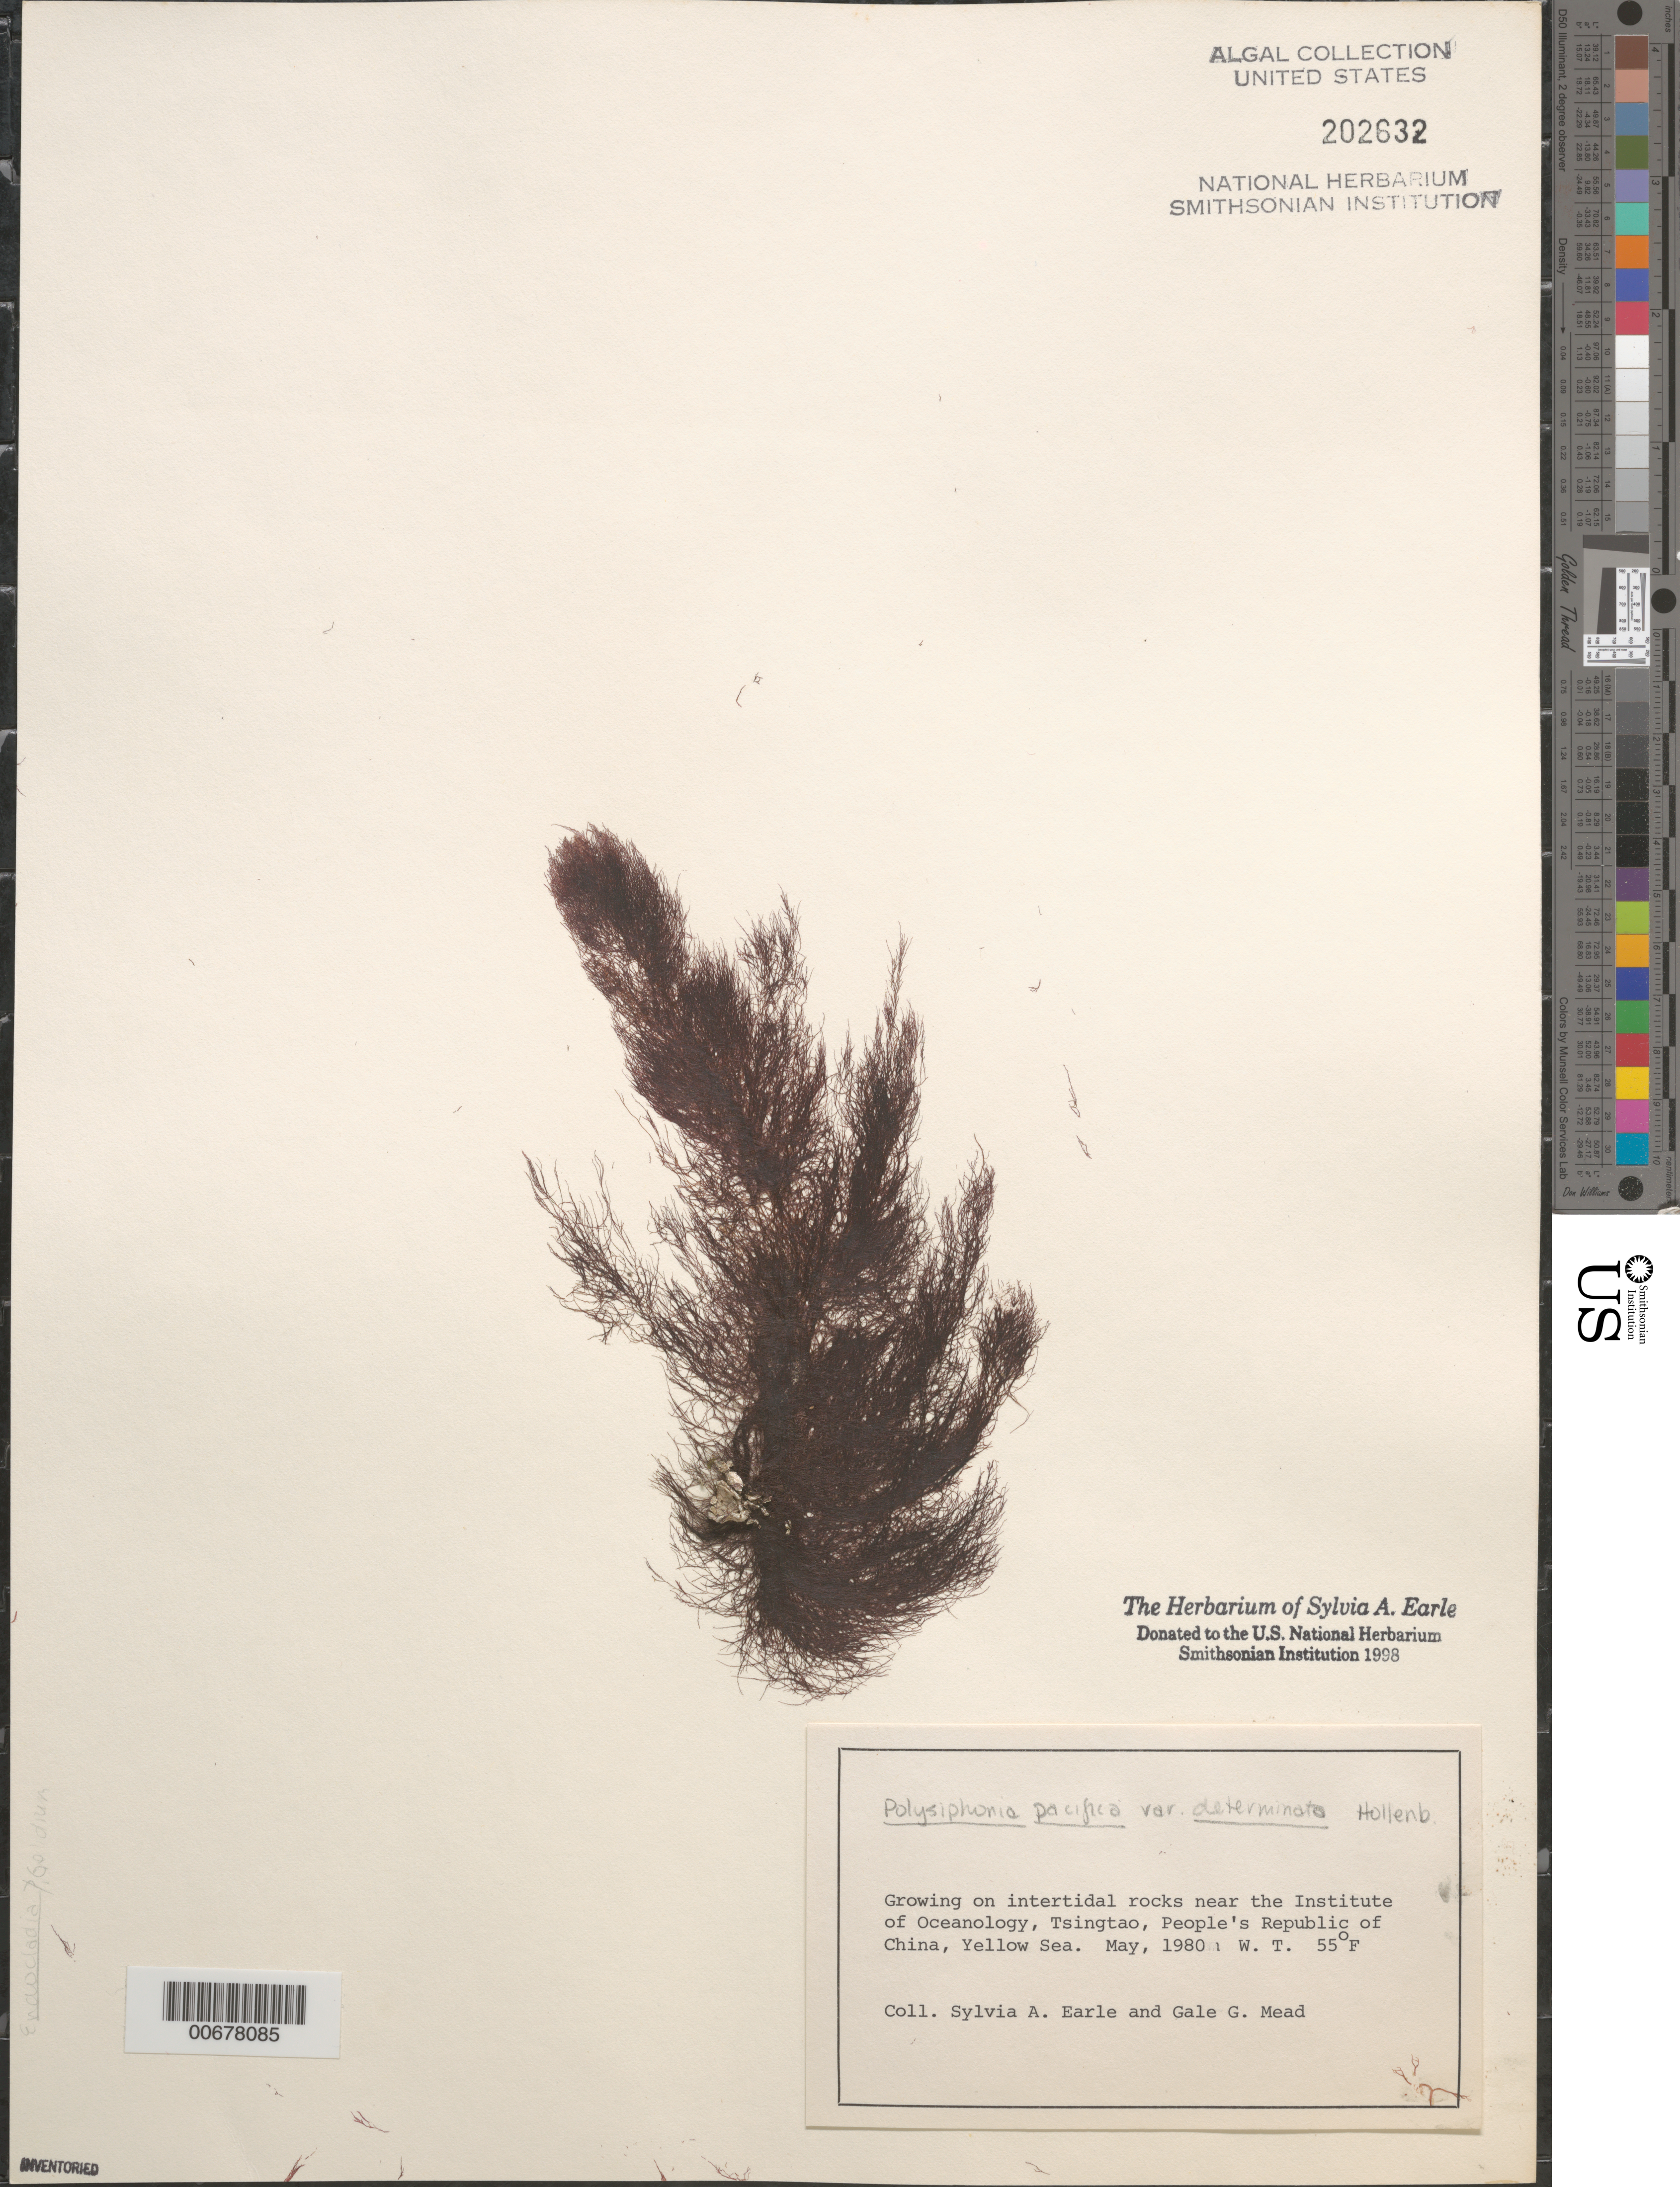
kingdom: Plantae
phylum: Rhodophyta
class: Florideophyceae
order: Ceramiales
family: Rhodomelaceae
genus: Polysiphonia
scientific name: Polysiphonia pacifica var. determinata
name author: Hollenb.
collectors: S. A. Earle & G. Mead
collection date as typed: May 1980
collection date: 1980-05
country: China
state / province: Shandong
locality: Qingdau (Tsingtao), Institute of Oceanology beach, Yellow Sea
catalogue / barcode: US 202632